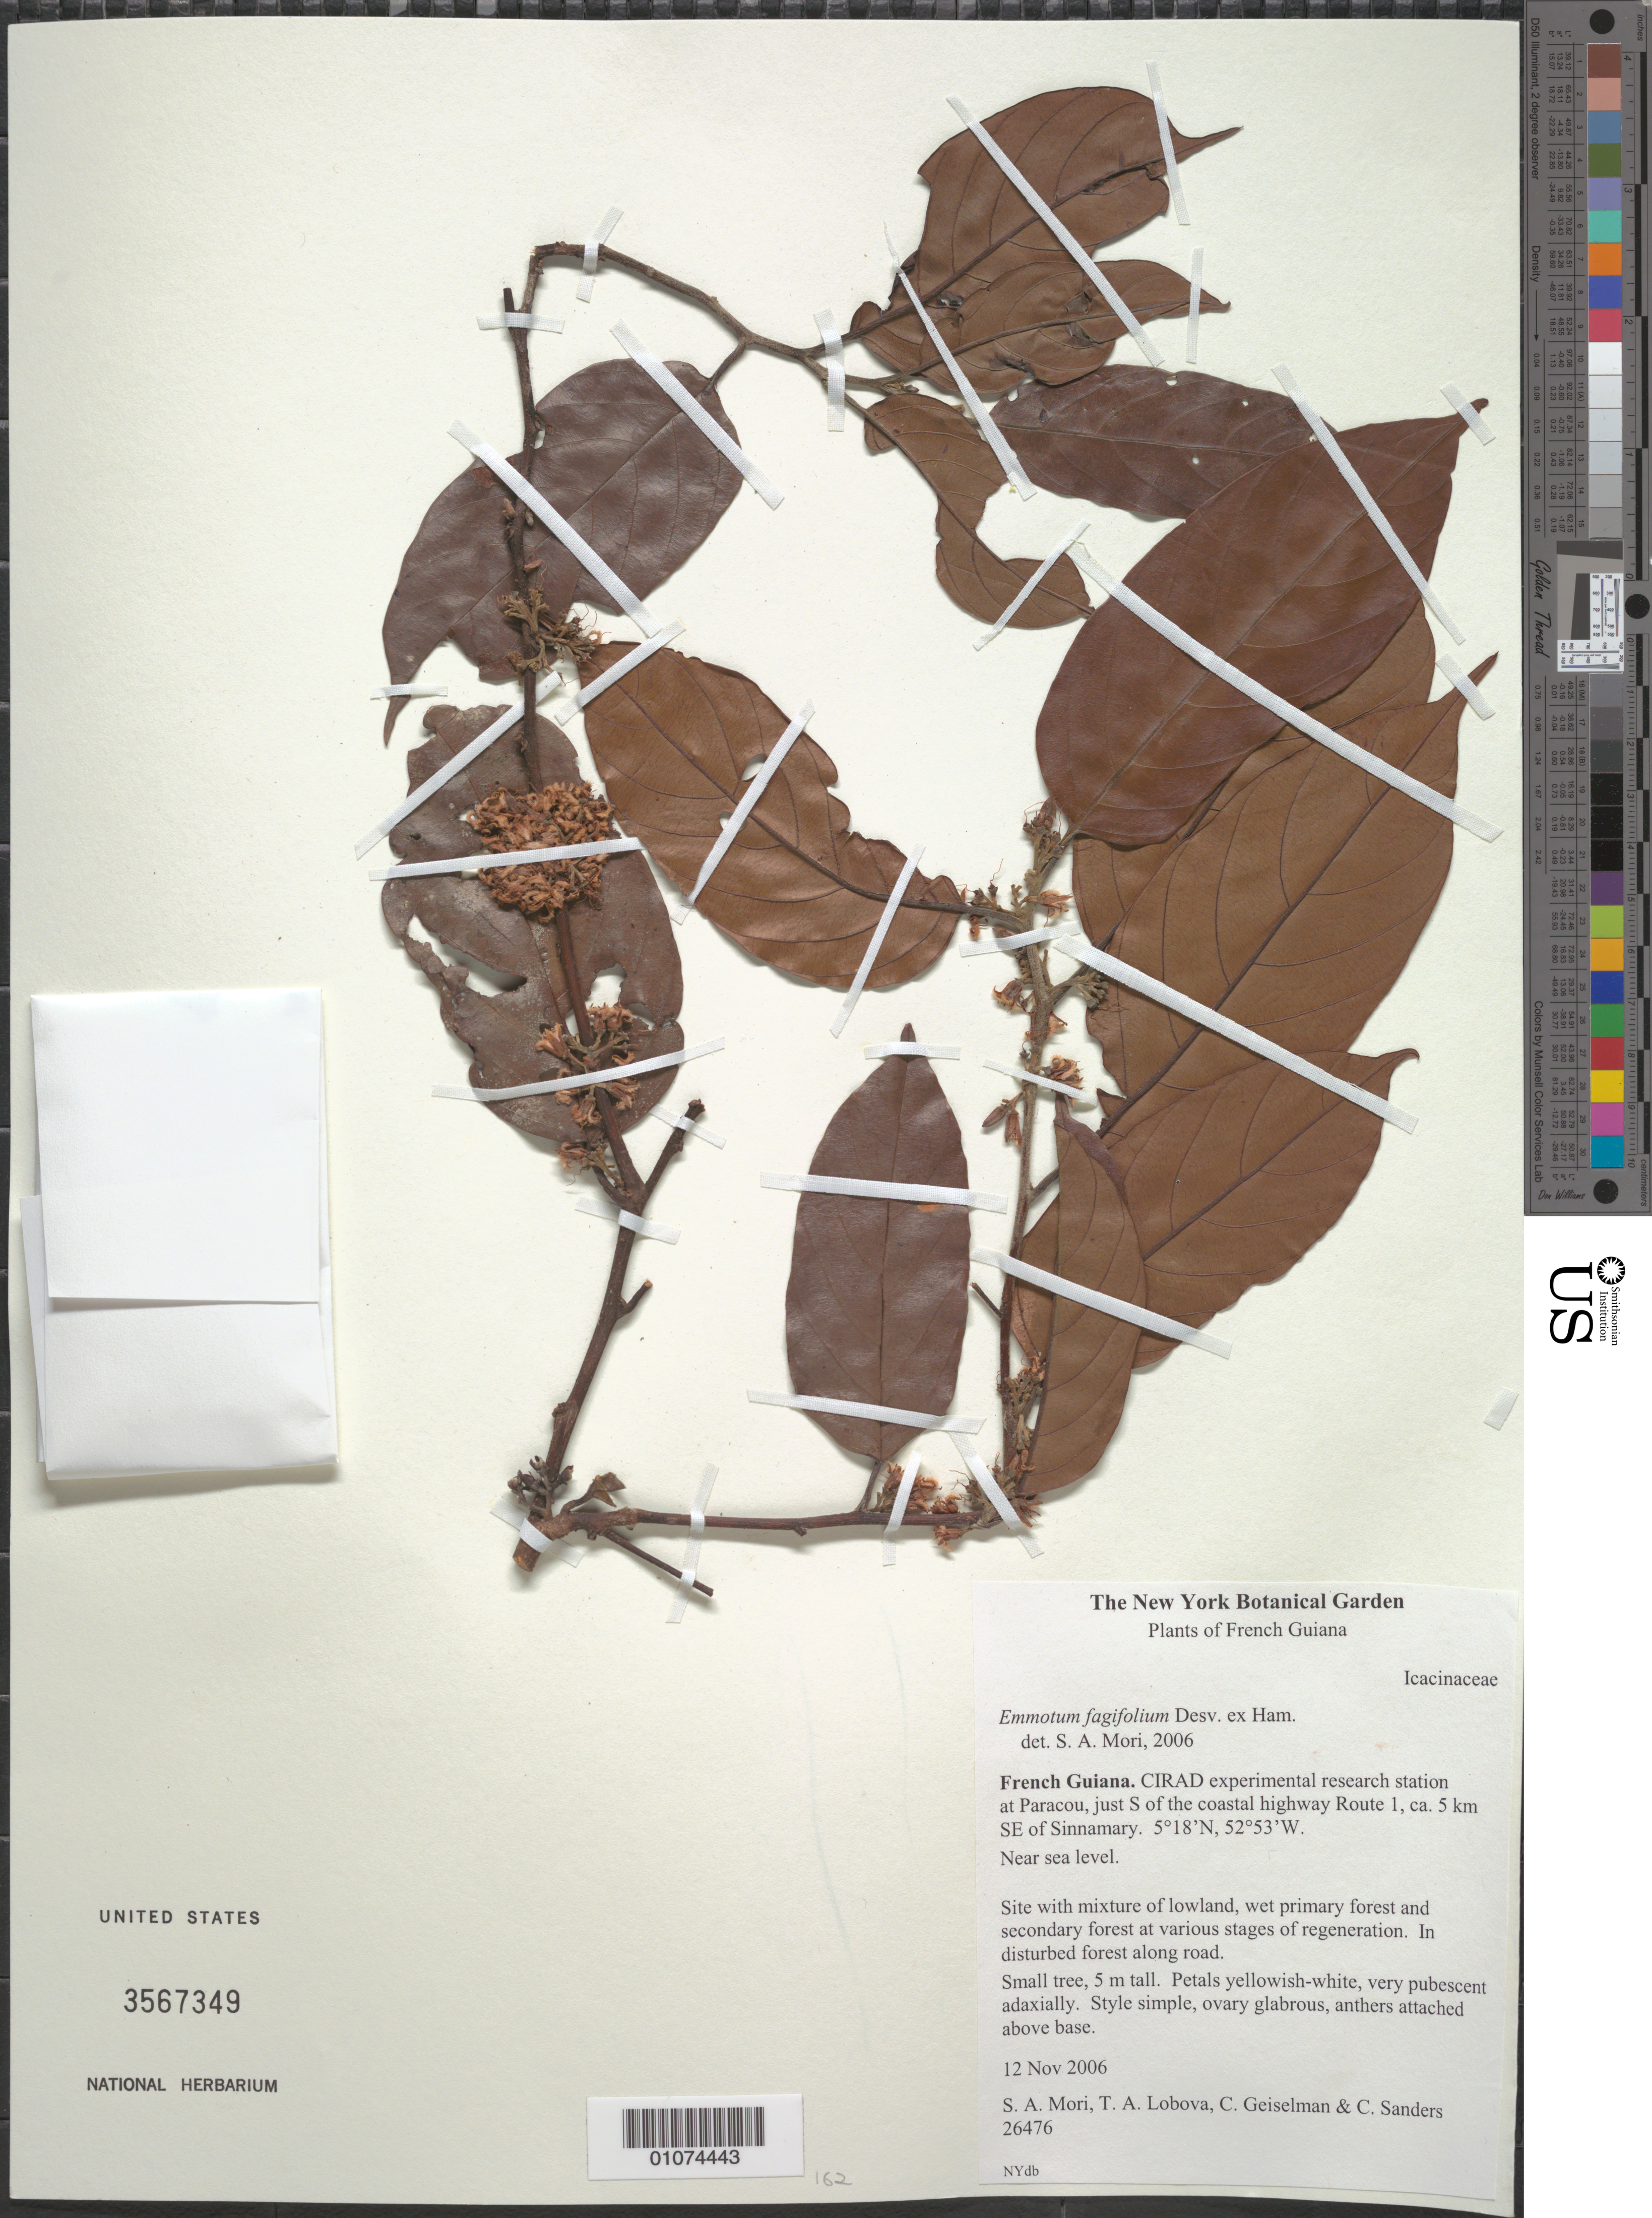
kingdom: Plantae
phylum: Tracheophyta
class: Magnoliopsida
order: Metteniusales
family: Metteniusaceae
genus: Emmotum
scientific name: Emmotum fagifolium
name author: Desv. ex Ham.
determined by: Mori, Scott A.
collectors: S. Mori, T. Lobova, C. Geiselman & C. Sanders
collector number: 26476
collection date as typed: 12-Nov-06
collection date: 2006-11-12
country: French Guiana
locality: CIRAD experimental research station at Paracou, just S of the coastal highway Route 1, ca. SE of Sinnamary.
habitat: Near sea level. Site with mixture of lowland, wet primary forest and secondary forest at various stages of regeneration. In disturbed forest along roa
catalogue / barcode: US 3567349